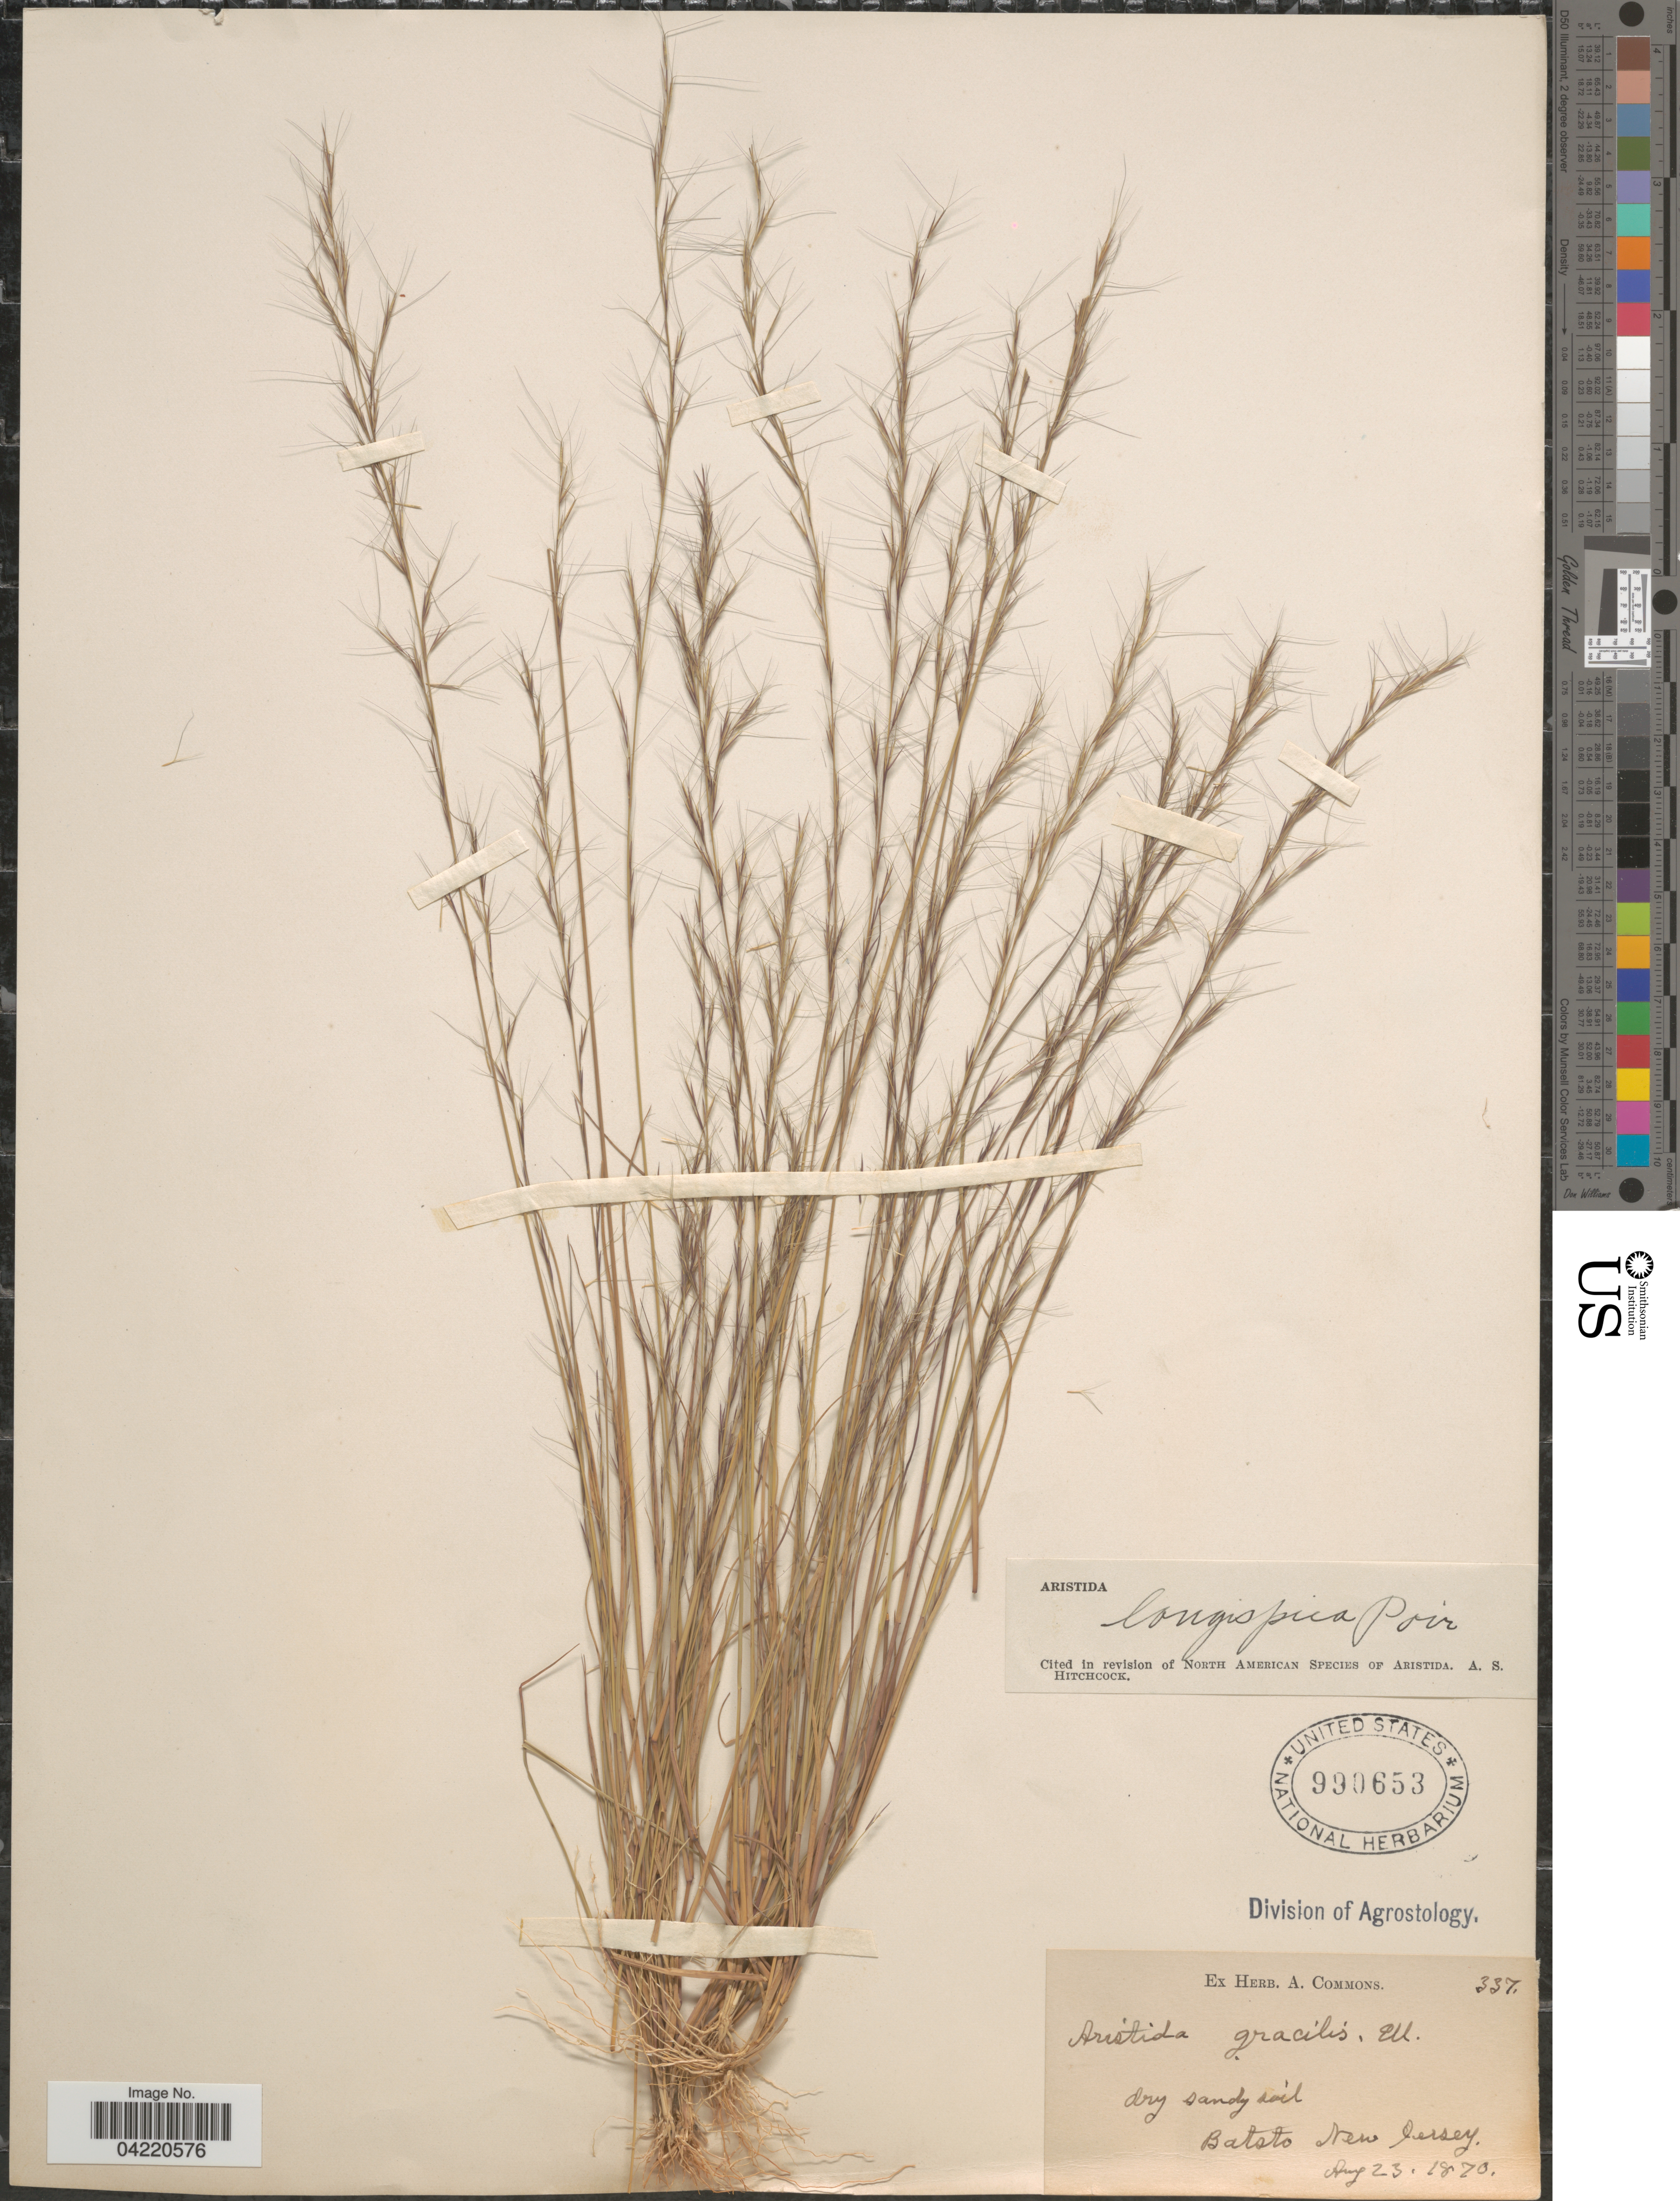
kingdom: Plantae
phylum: Tracheophyta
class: Liliopsida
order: Poales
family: Poaceae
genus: Aristida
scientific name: Aristida longespica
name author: Poir.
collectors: ex herb. A. Commons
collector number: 337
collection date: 1870-08-23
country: United States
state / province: New Jersey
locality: Batsto.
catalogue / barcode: US 990653